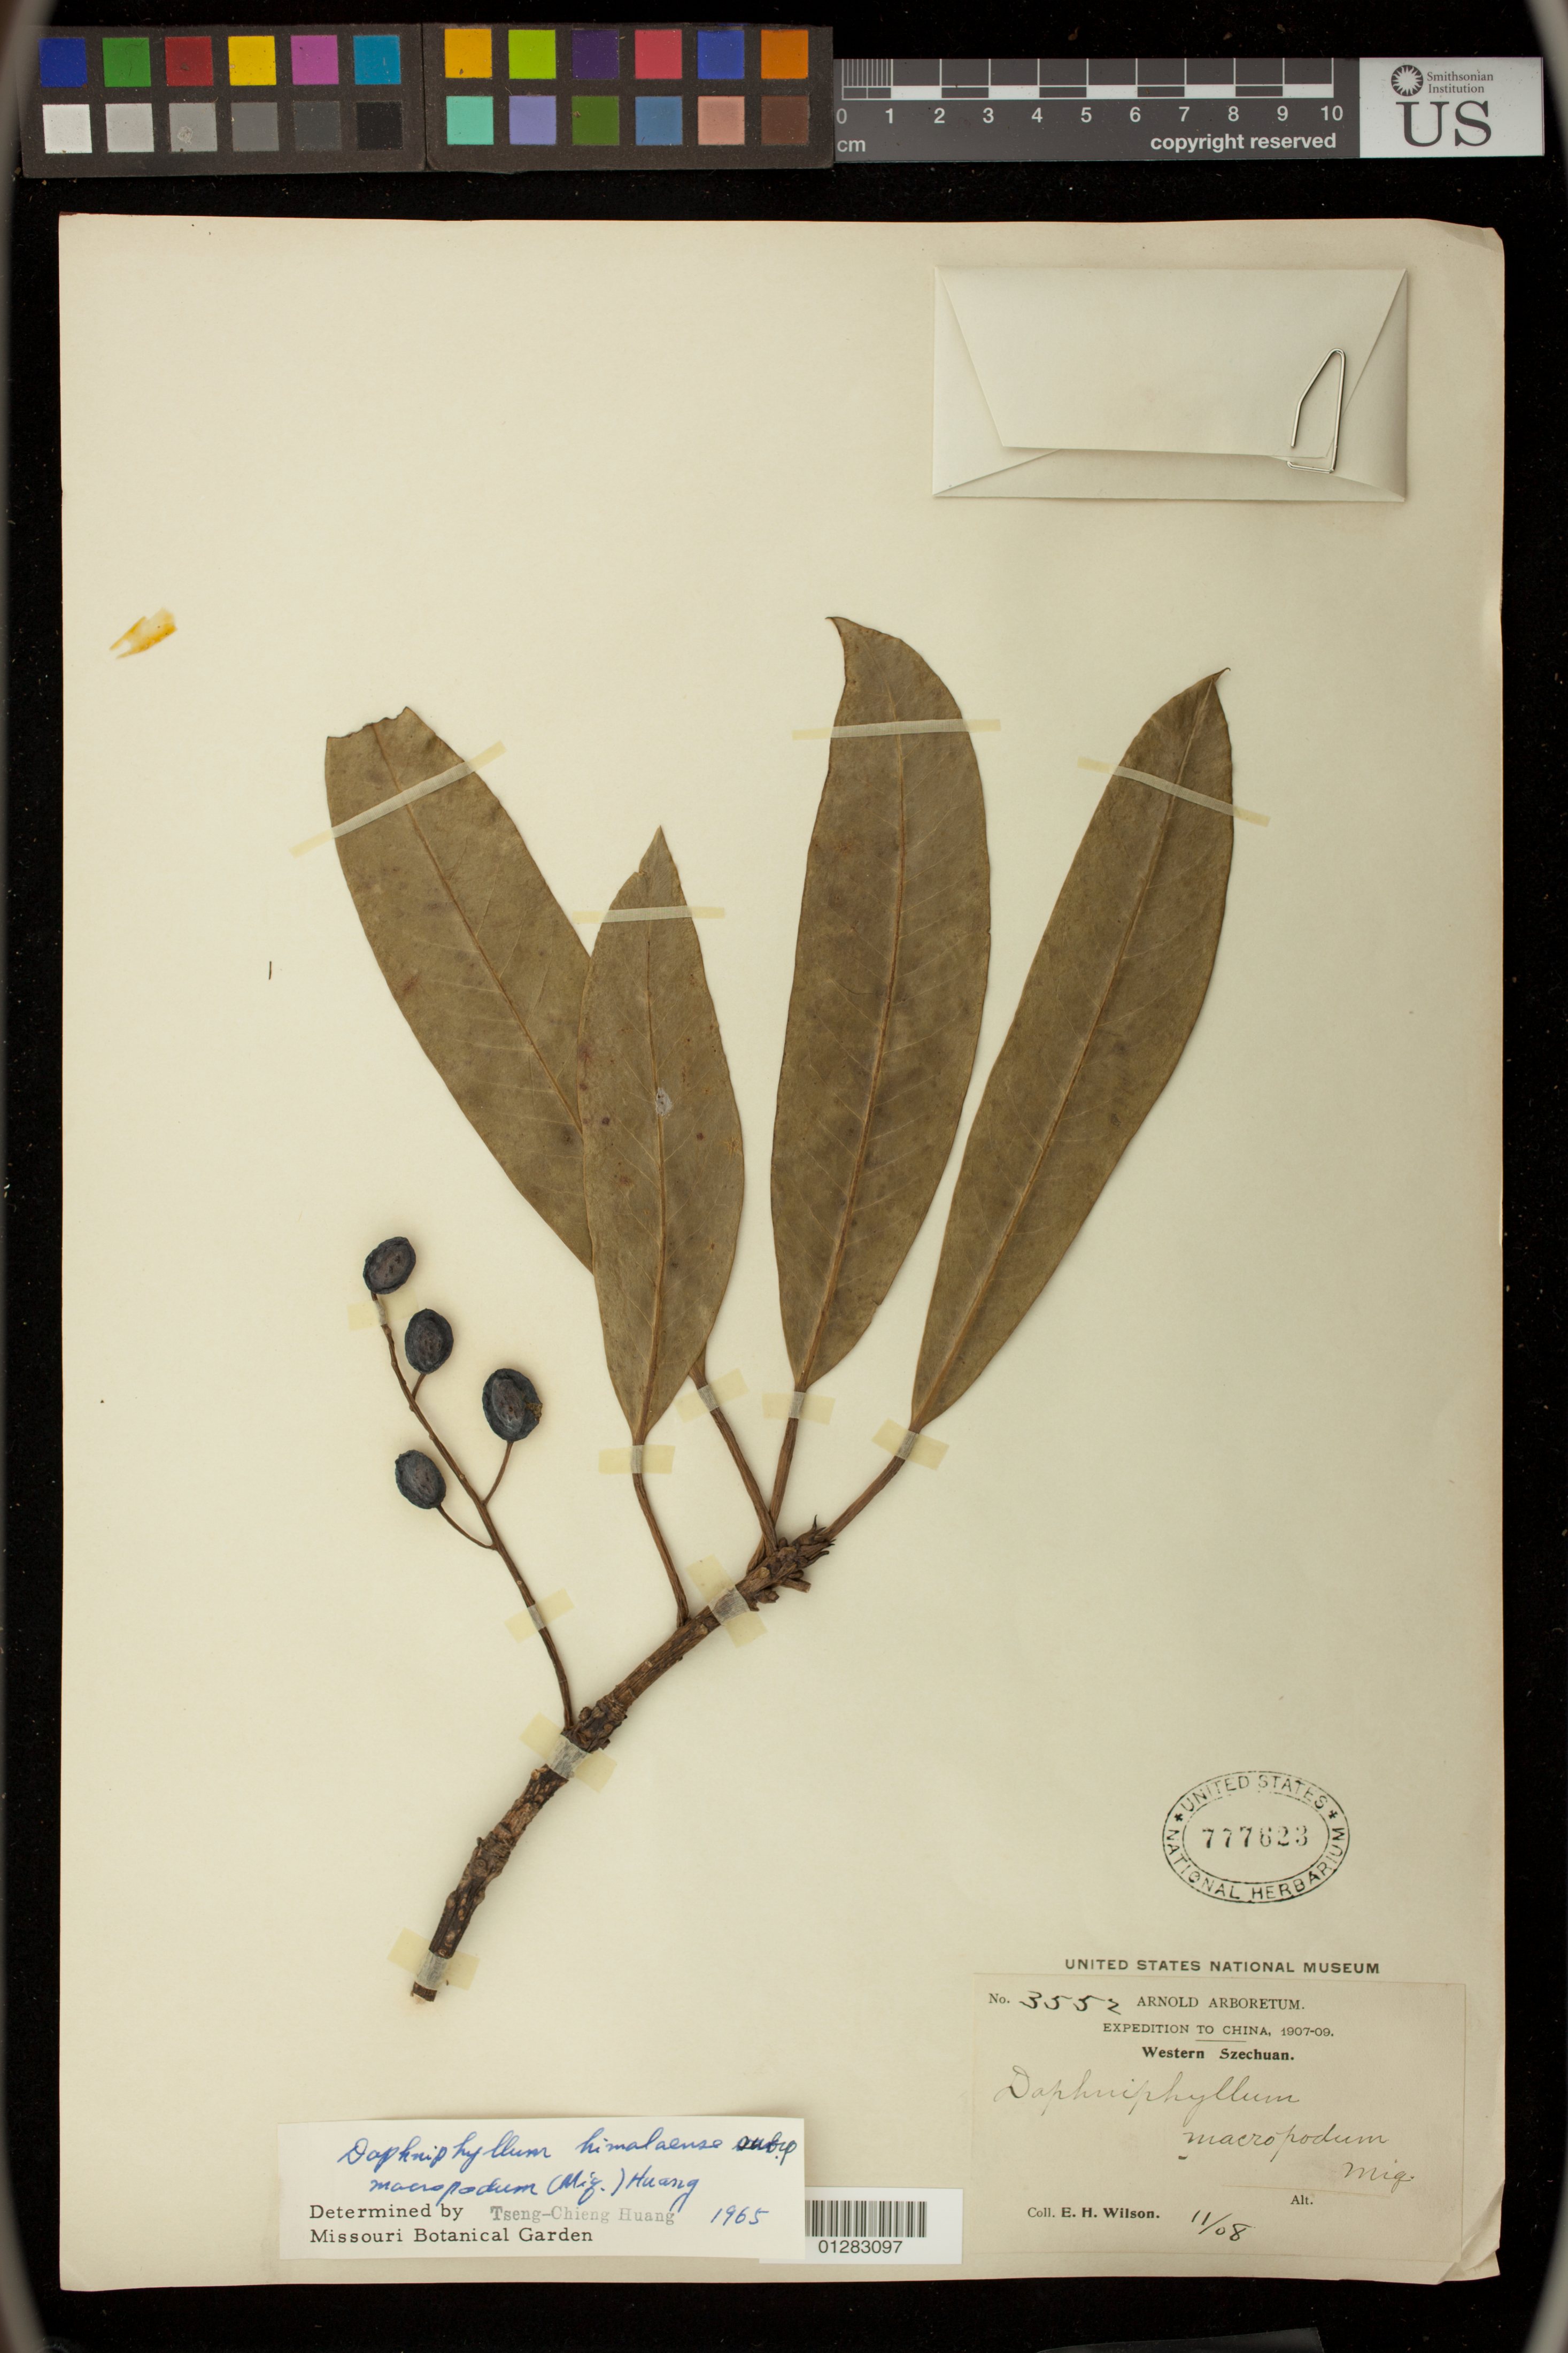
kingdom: Plantae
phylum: Tracheophyta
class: Magnoliopsida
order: Saxifragales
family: Daphniphyllaceae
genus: Daphniphyllum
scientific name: Daphniphyllum himalayense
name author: (Benth.) Müll. Arg.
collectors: E. Wilson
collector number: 3552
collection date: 1908-11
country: China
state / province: Sichuan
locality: Western Szechwan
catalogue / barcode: US 777623